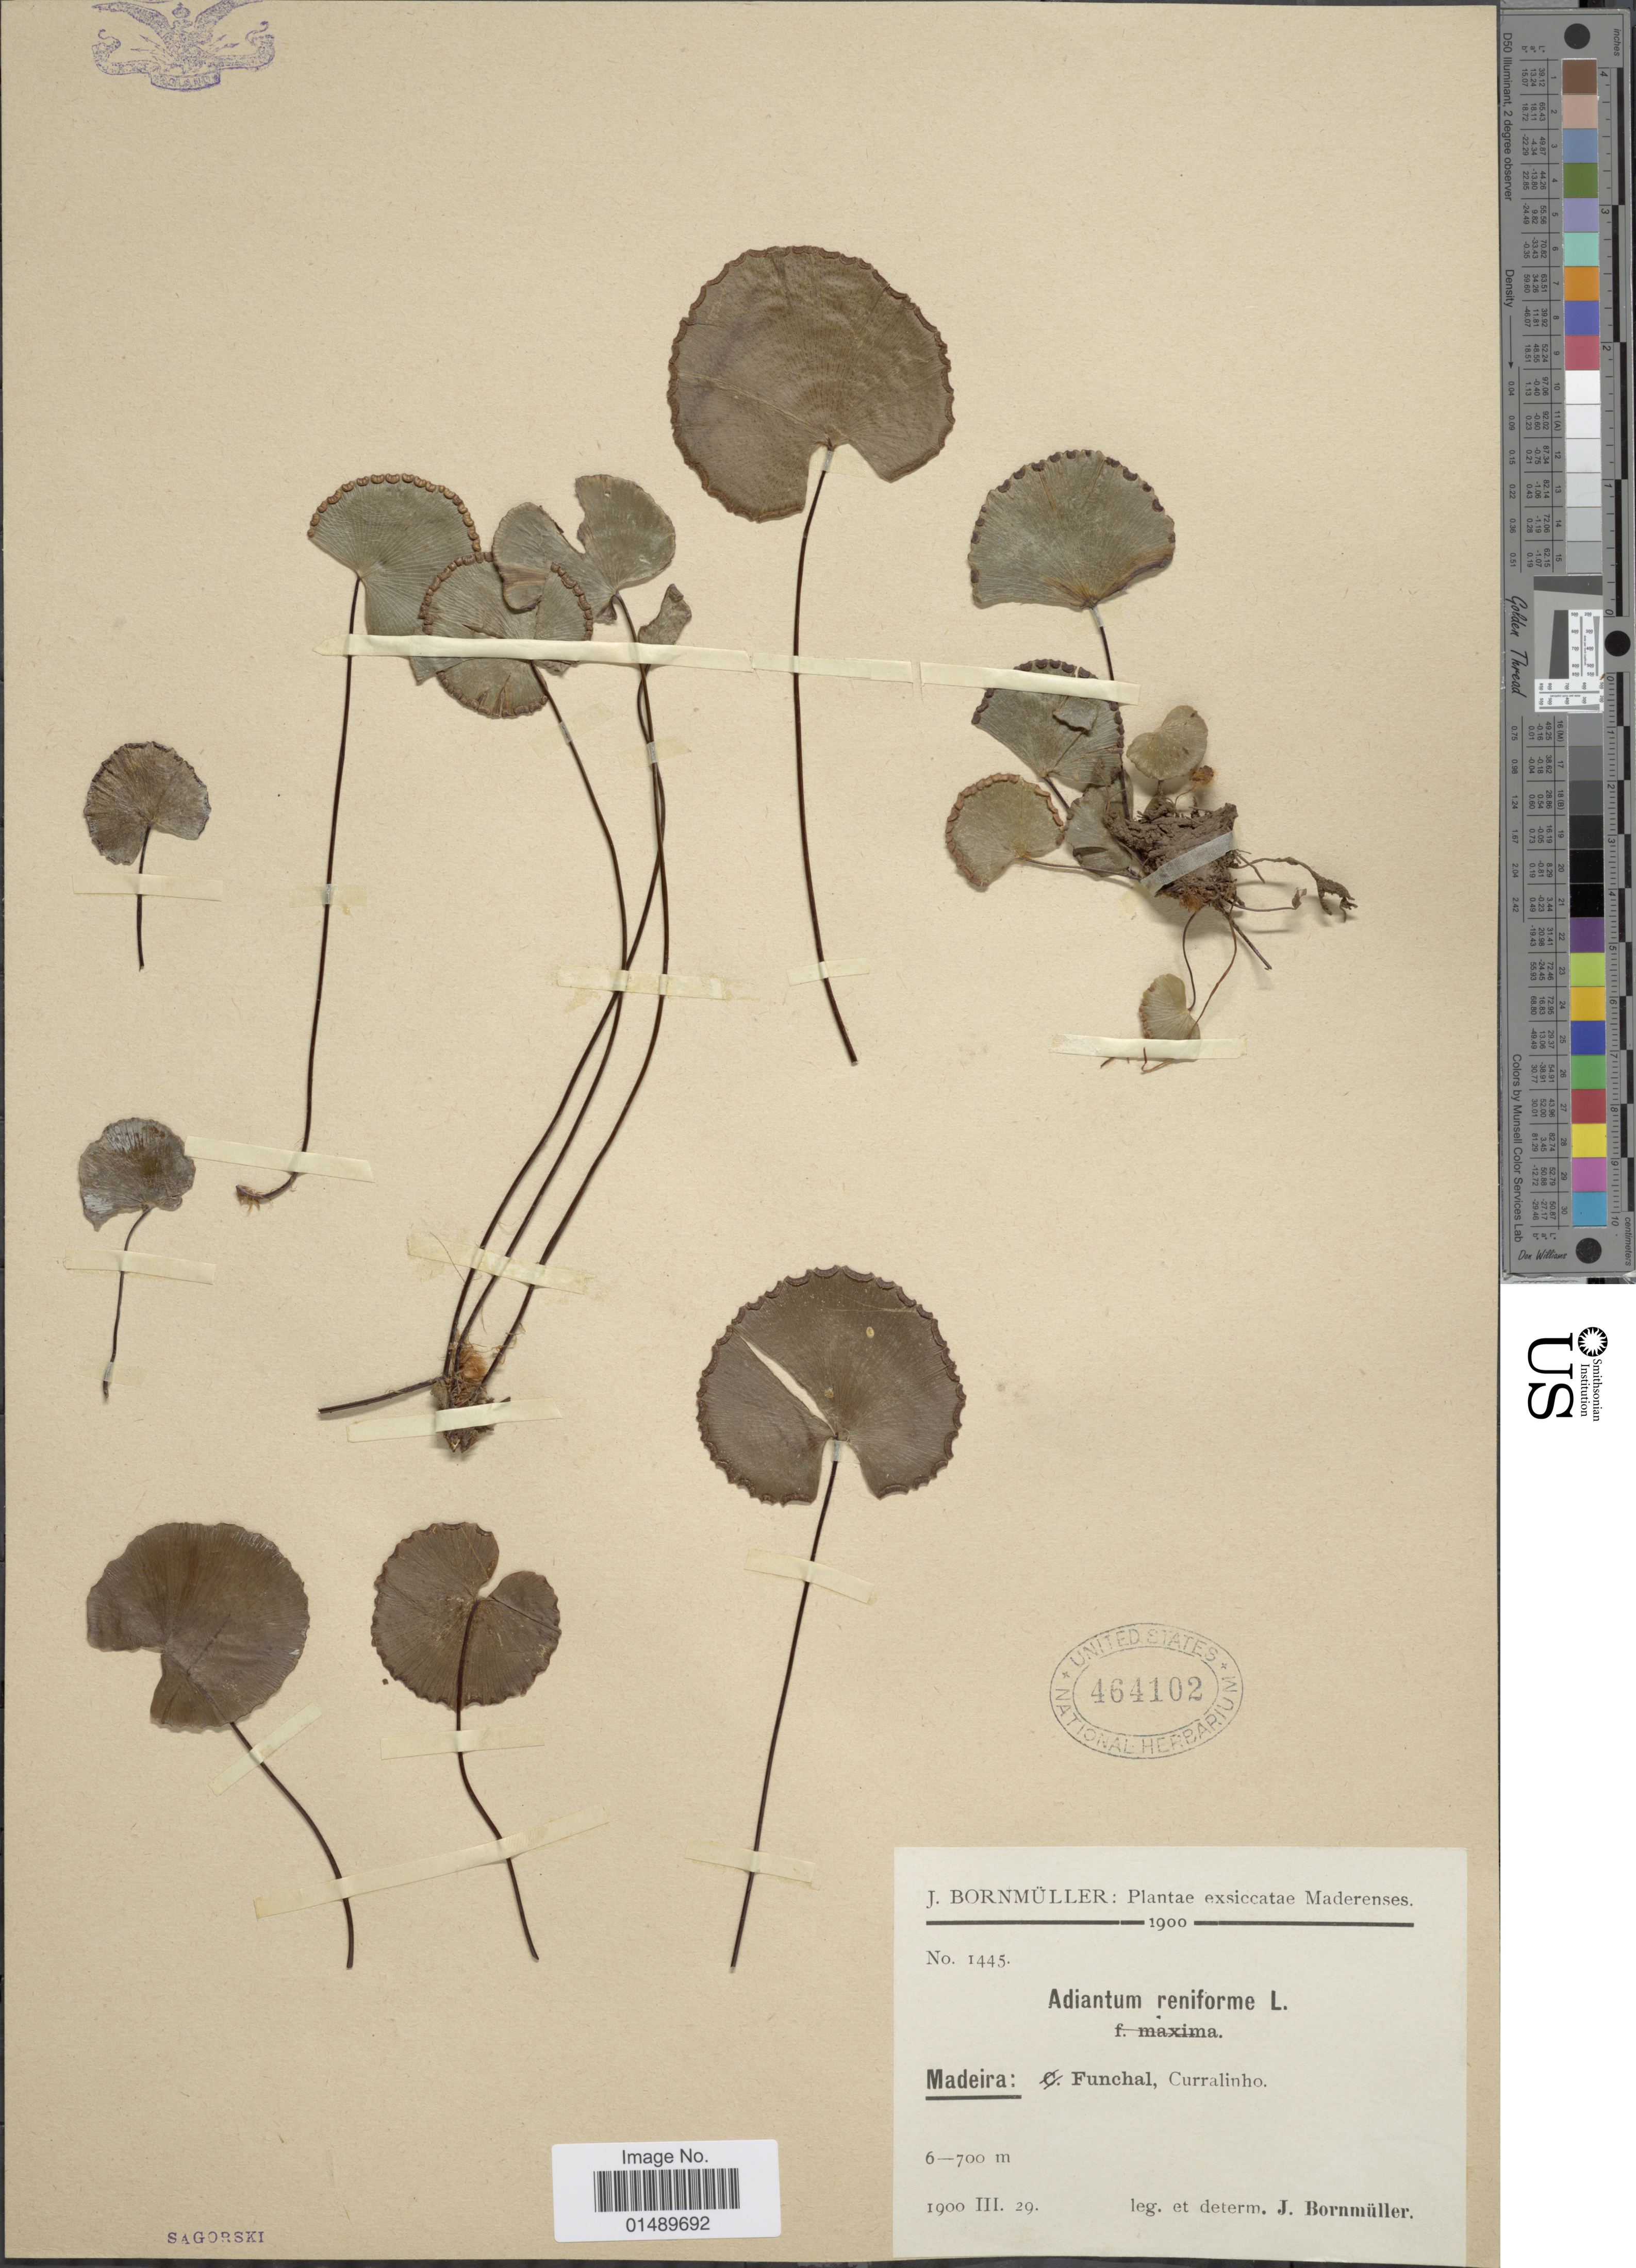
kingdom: Plantae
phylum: Tracheophyta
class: Polypodiopsida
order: Polypodiales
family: Pteridaceae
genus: Adiantum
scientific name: Adiantum reniforme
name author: L.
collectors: J. Bornmüller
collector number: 1445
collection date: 1900-03-29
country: Portugal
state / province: Madeira (Aut. Reg.)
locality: Maderenses, Fuchal, Curralinho.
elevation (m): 600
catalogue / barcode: US 464102